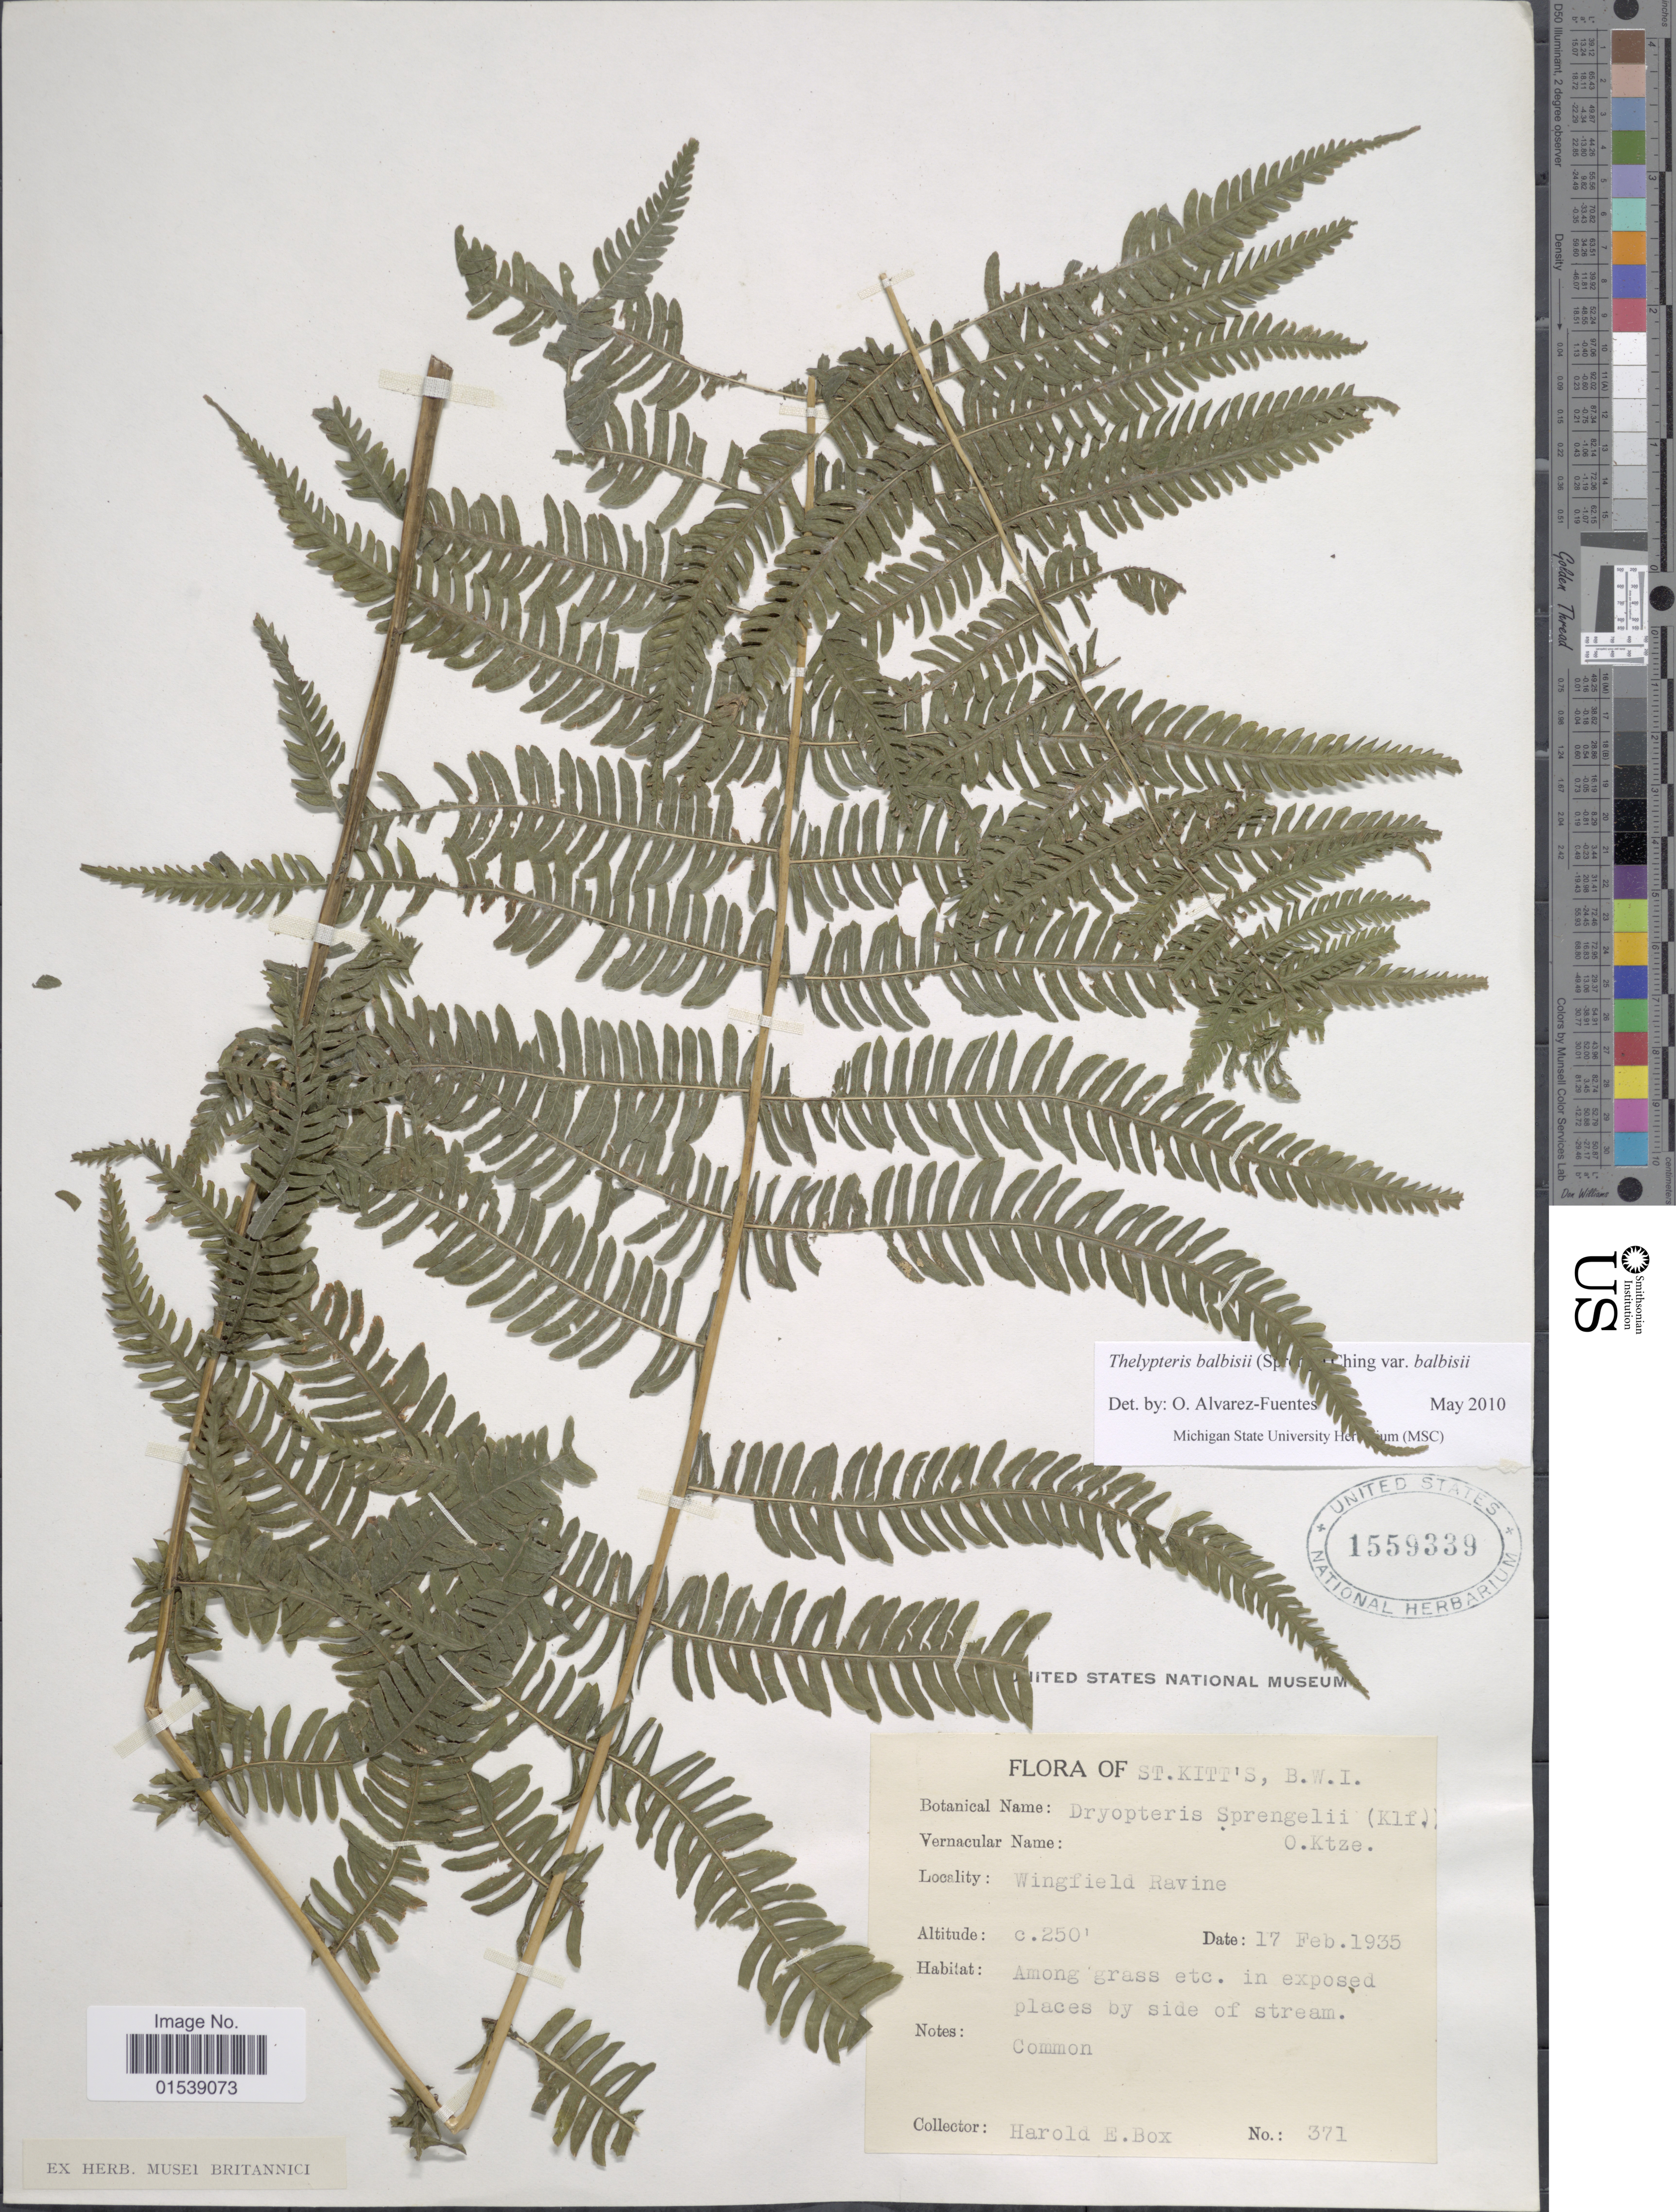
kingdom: Plantae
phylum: Tracheophyta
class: Polypodiopsida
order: Polypodiales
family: Thelypteridaceae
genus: Amauropelta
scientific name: Amauropelta balbisii (Spreng.) comb. nov., ined. 2015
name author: (Spreng.)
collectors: H. E. Box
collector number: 371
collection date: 1935-02-17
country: St. Christopher-Nevis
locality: St. Kitt's, B. W. I., Wingfield Ravine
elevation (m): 76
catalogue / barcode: US 1559339